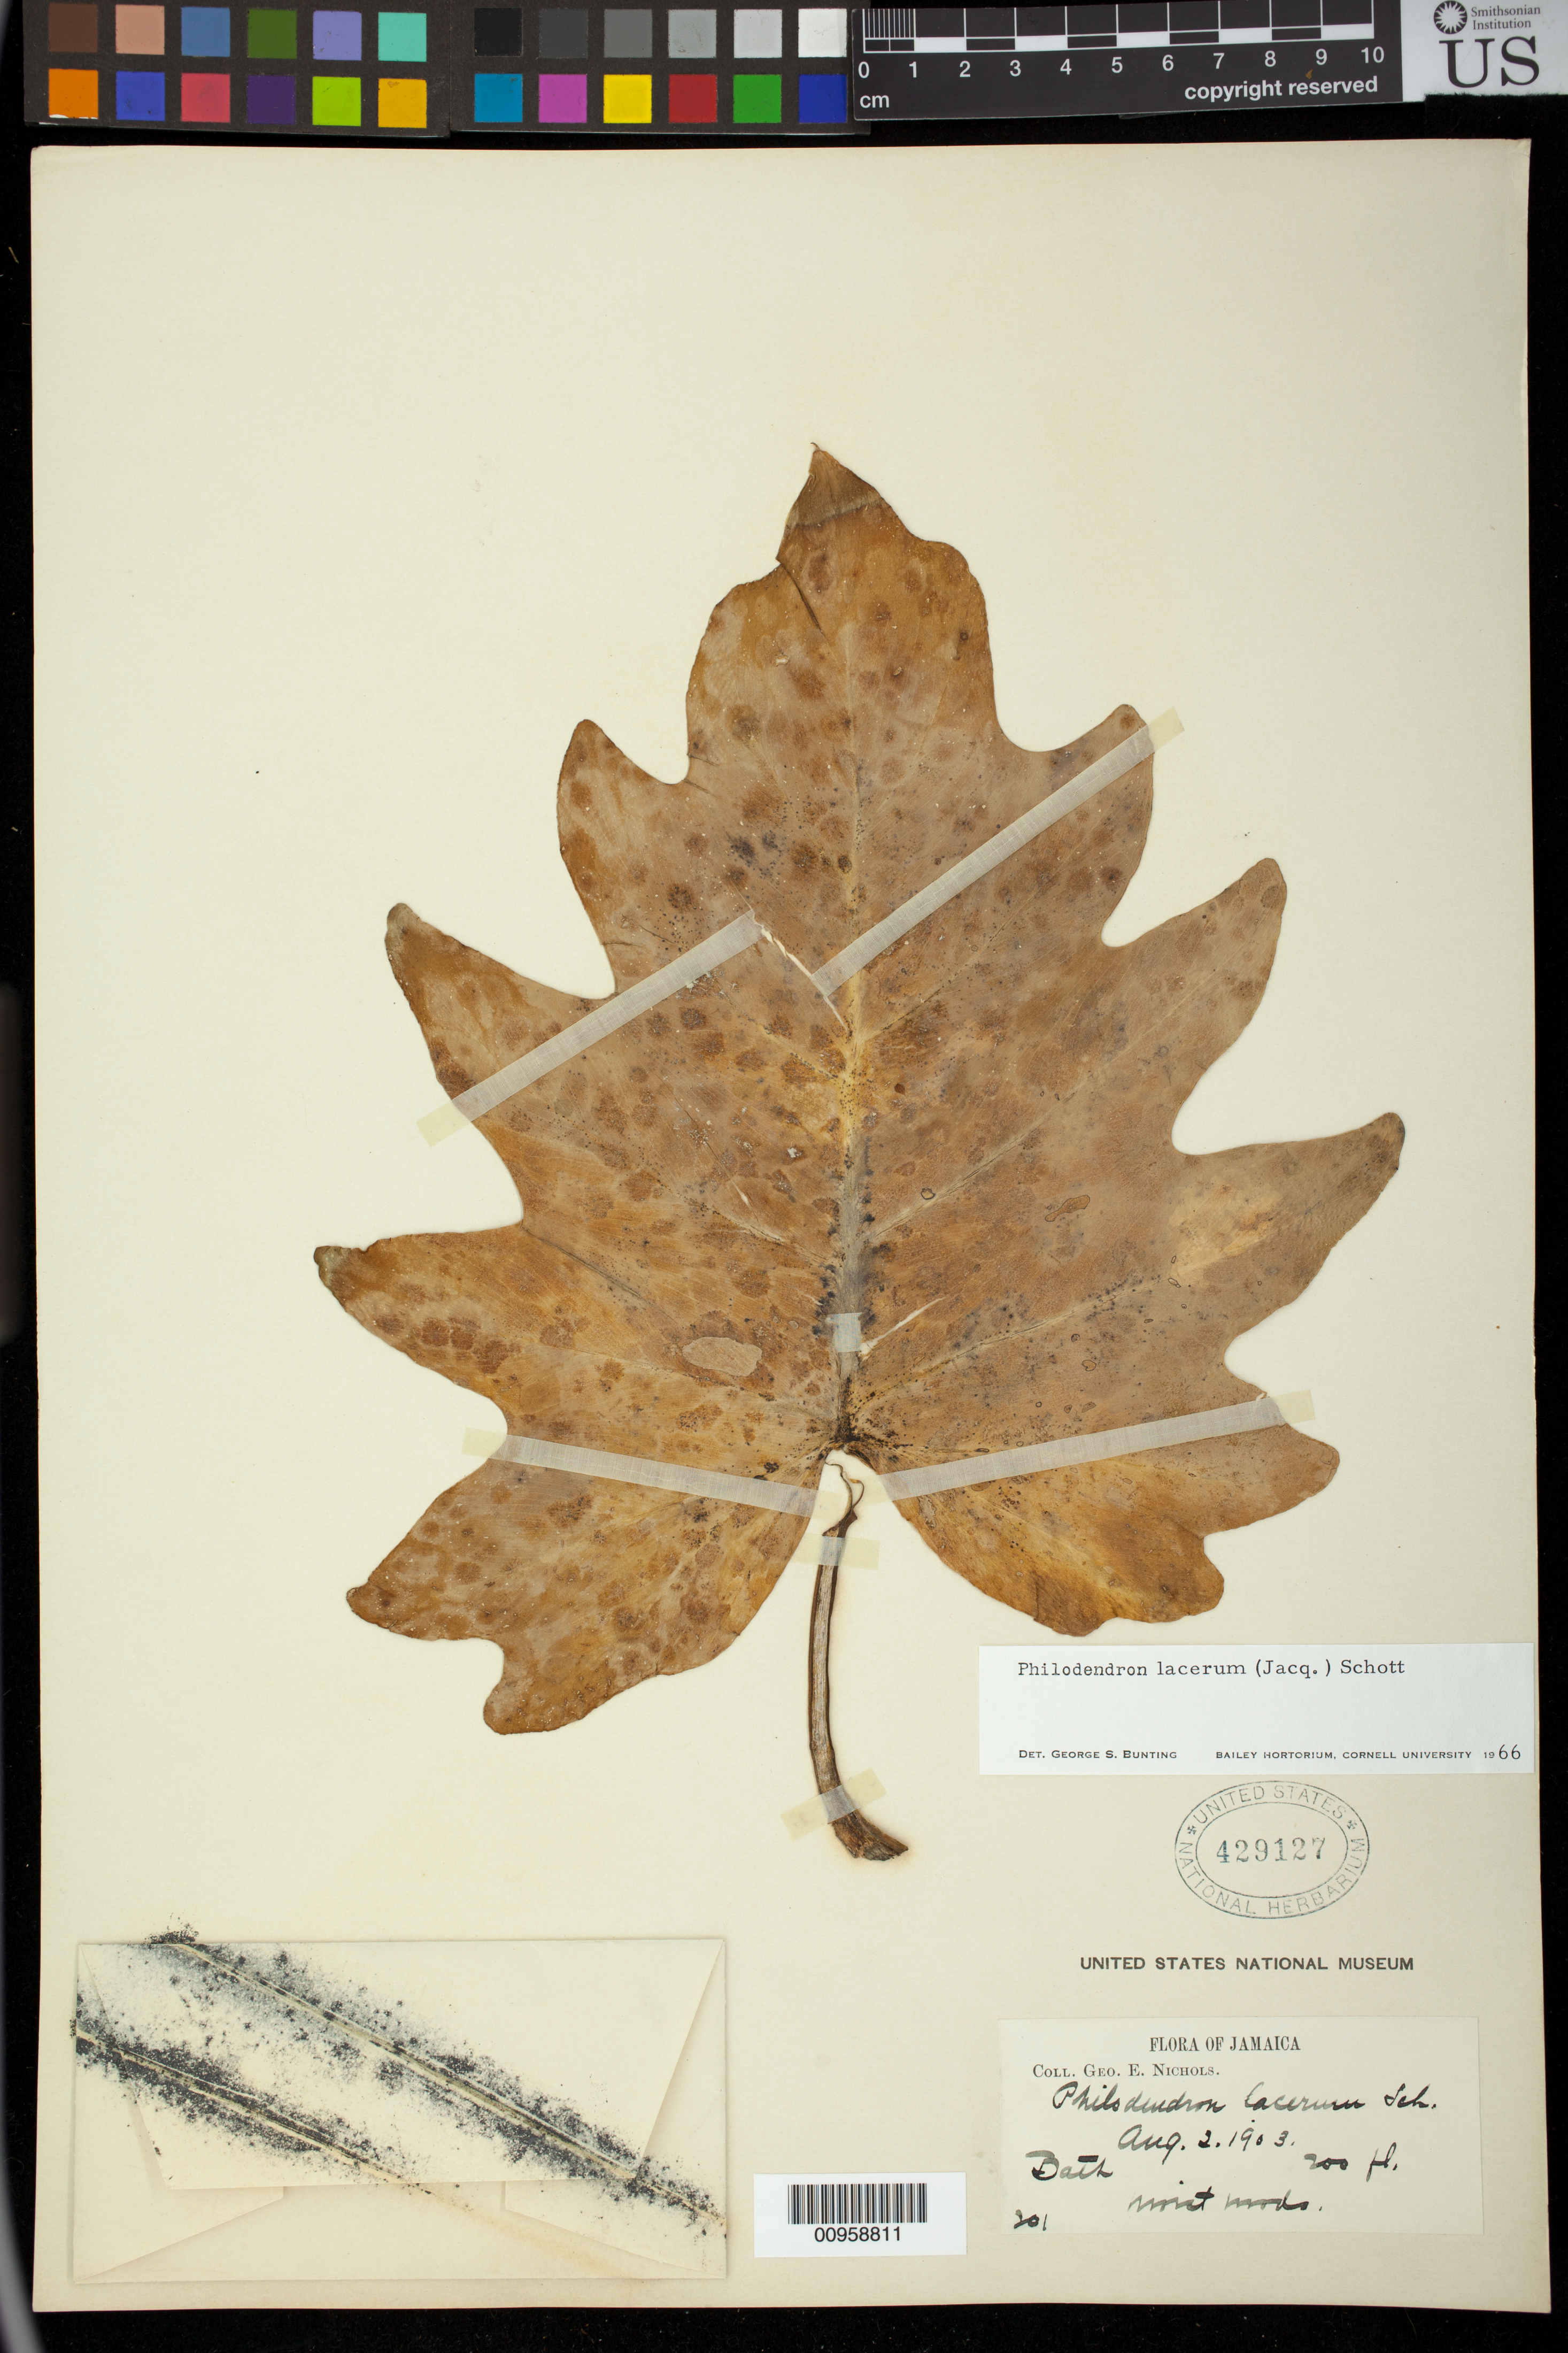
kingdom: Plantae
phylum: Tracheophyta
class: Liliopsida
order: Alismatales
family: Araceae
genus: Philodendron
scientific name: Philodendron lacerum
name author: (Jacq.) Schott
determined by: Bunting, G. S.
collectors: G. E. Nichols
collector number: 201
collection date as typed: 02 Aug 1903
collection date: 1903-08-02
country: Jamaica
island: Jamaica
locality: Bath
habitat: Moist woods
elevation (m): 61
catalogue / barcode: US 429127